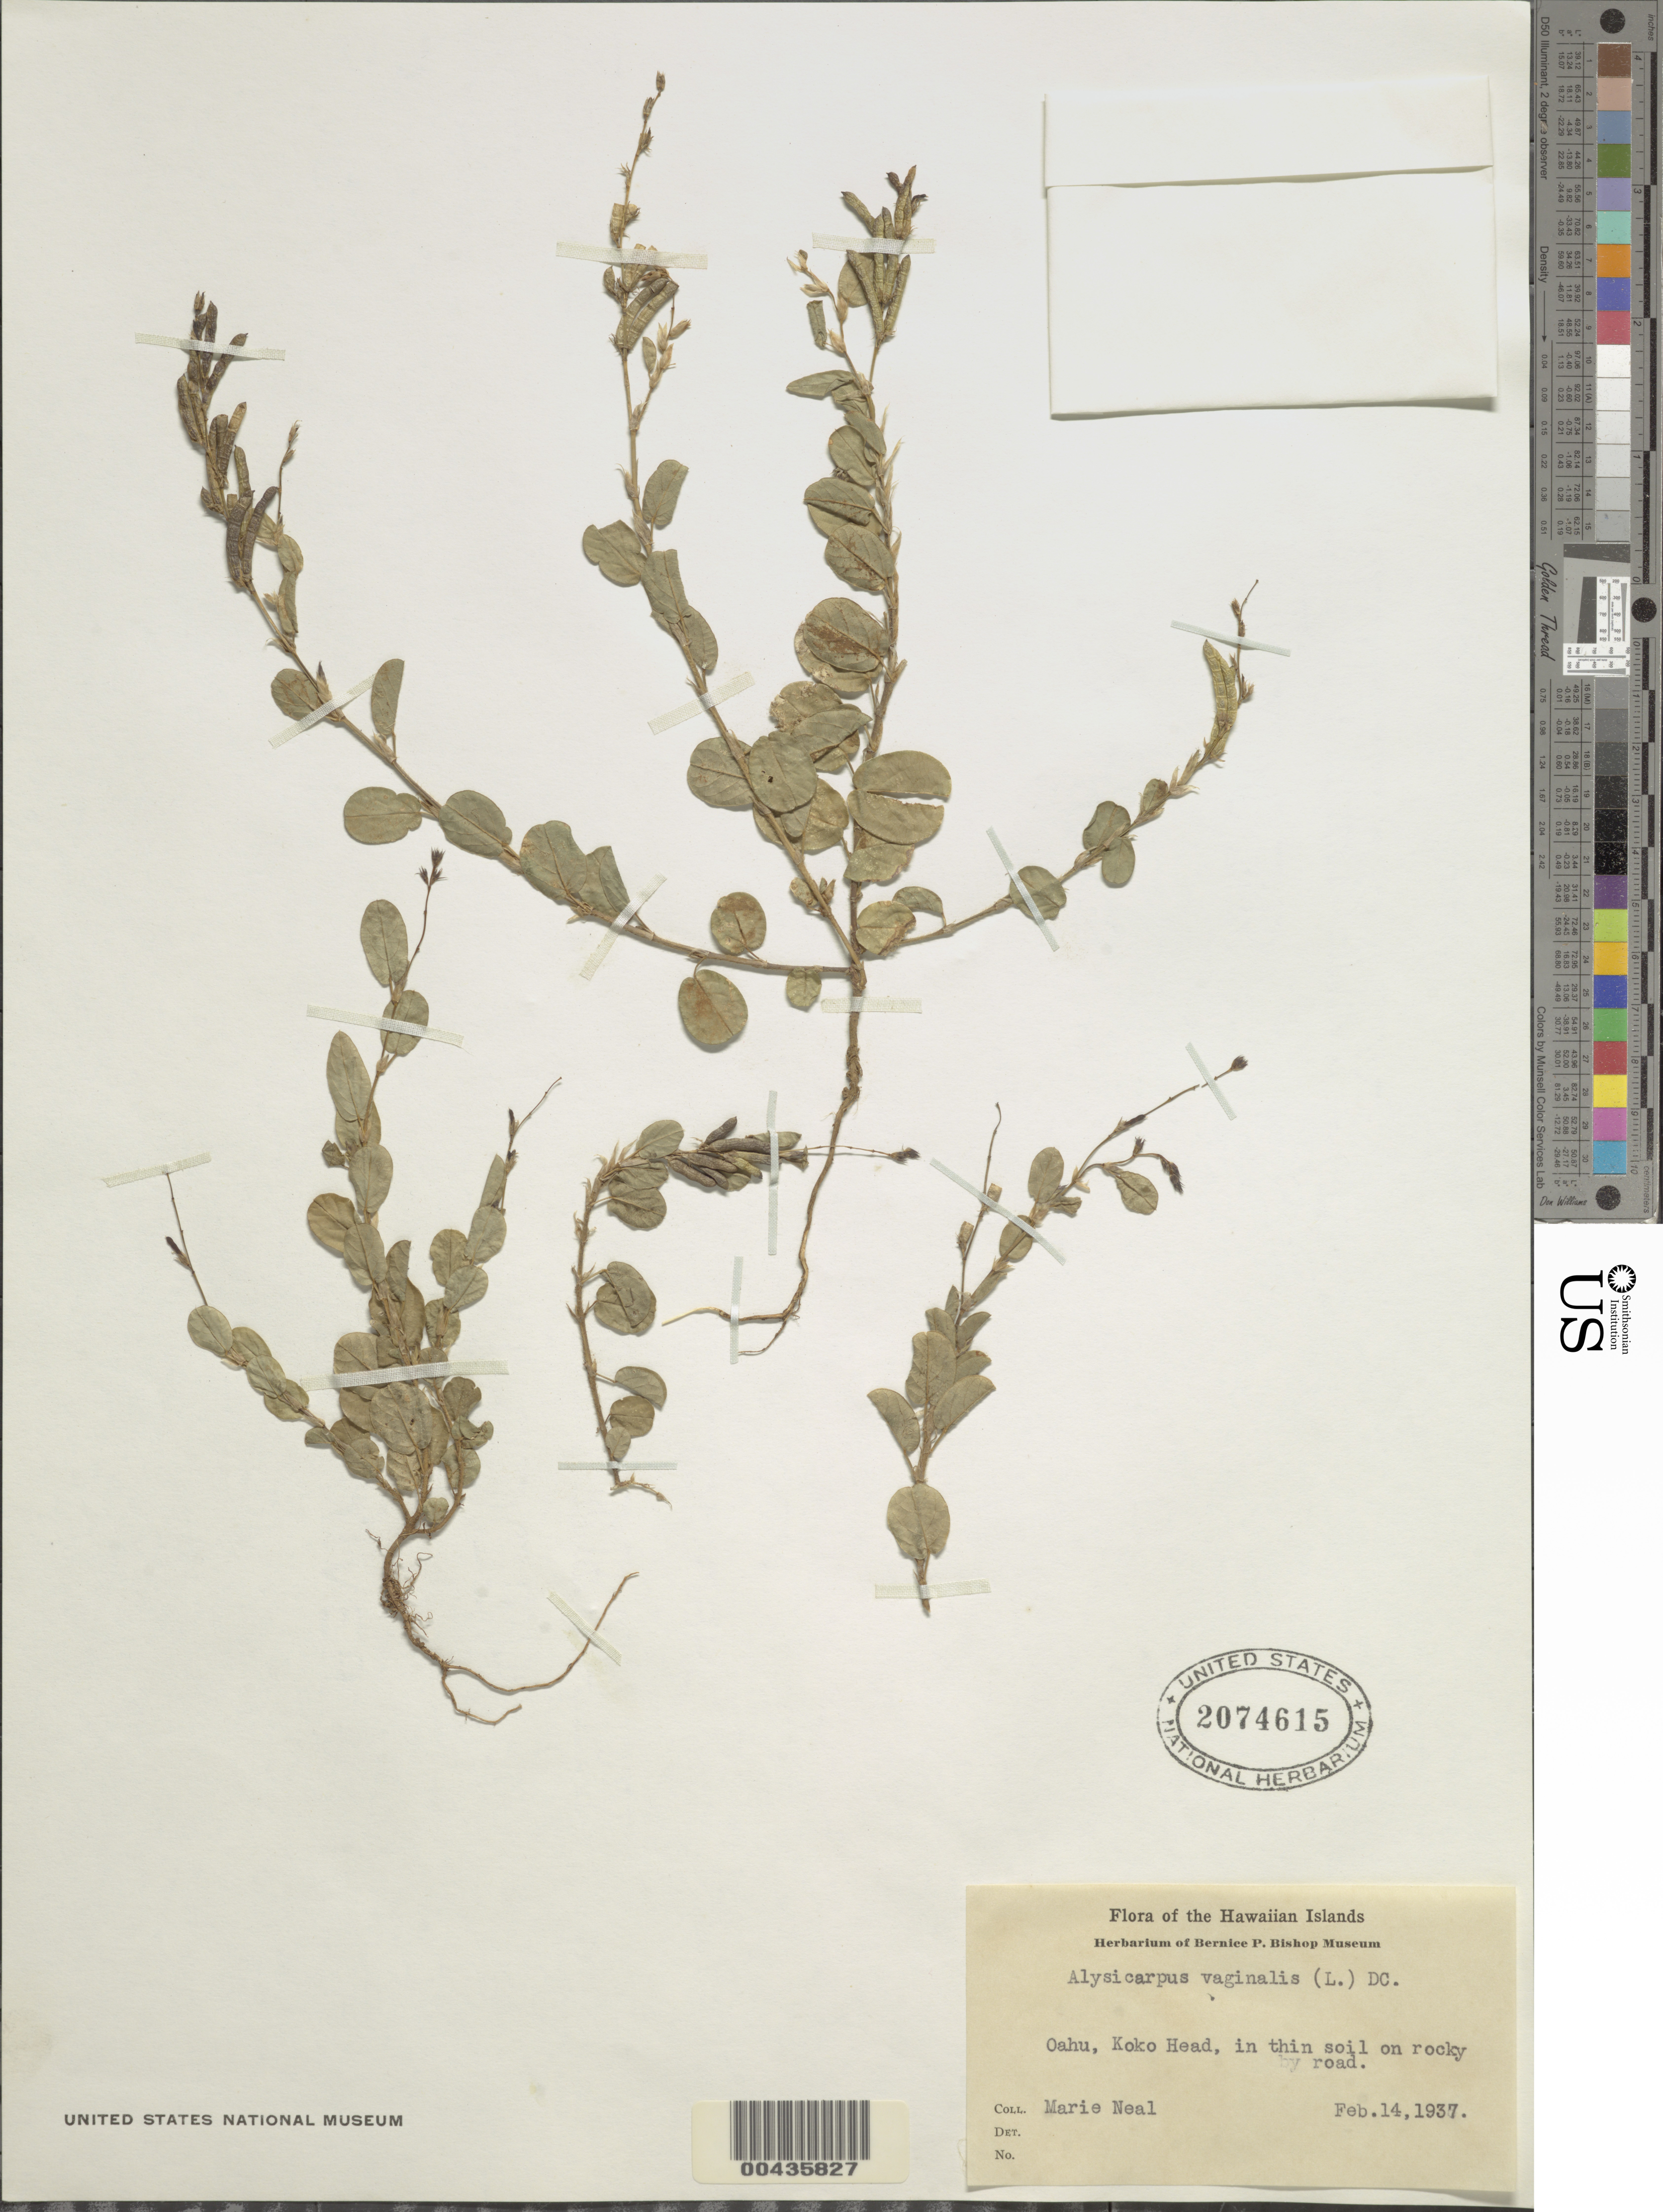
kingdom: Plantae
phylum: Tracheophyta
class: Magnoliopsida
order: Fabales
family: Fabaceae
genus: Alysicarpus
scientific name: Alysicarpus vaginalis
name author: (L.) DC.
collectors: W. Ning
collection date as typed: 14 Feb 1937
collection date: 1937-02-14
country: United States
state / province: Hawaii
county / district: Honolulu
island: Oahu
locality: Koko Head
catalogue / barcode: US 2074615